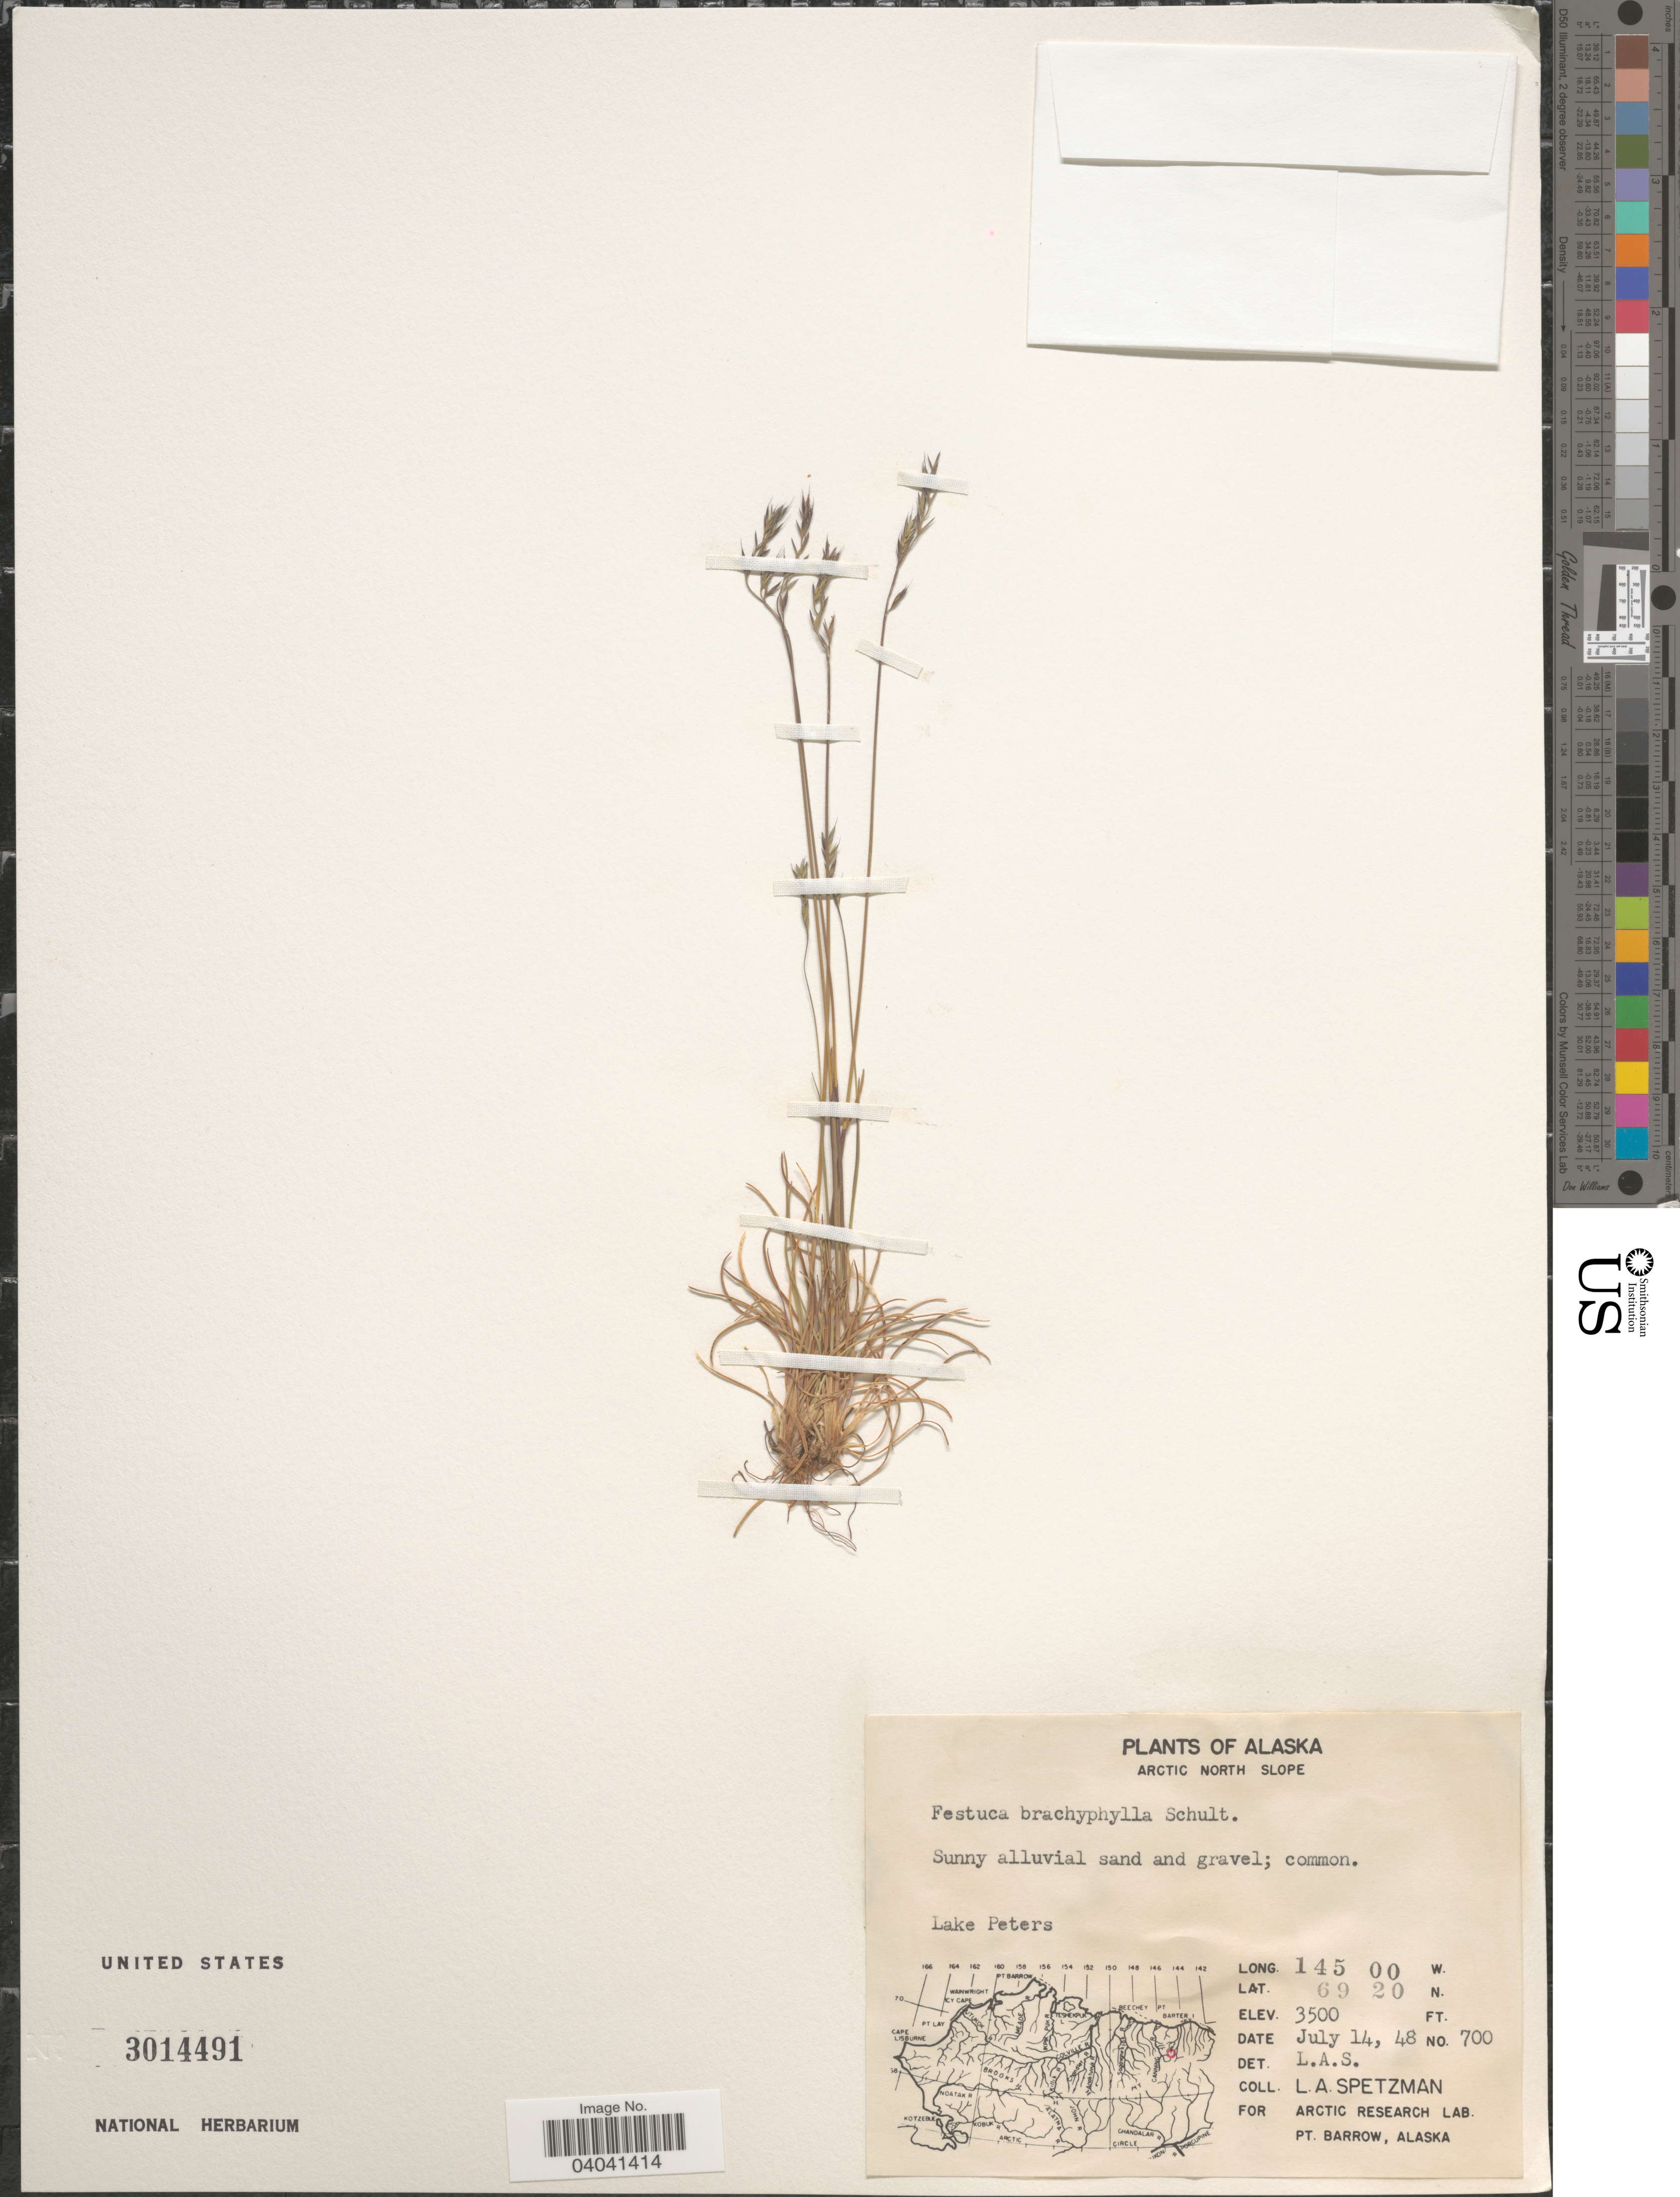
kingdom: Plantae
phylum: Tracheophyta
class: Liliopsida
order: Poales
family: Poaceae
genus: Festuca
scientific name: Festuca brachyphylla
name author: Schult. & Schult. f.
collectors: L. Spetzman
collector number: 700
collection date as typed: Transcribed d/m/y: 17/7/48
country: United States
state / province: Alaska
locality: Arctic North Slope. Lake Peters.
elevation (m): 1067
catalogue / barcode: US 3014491